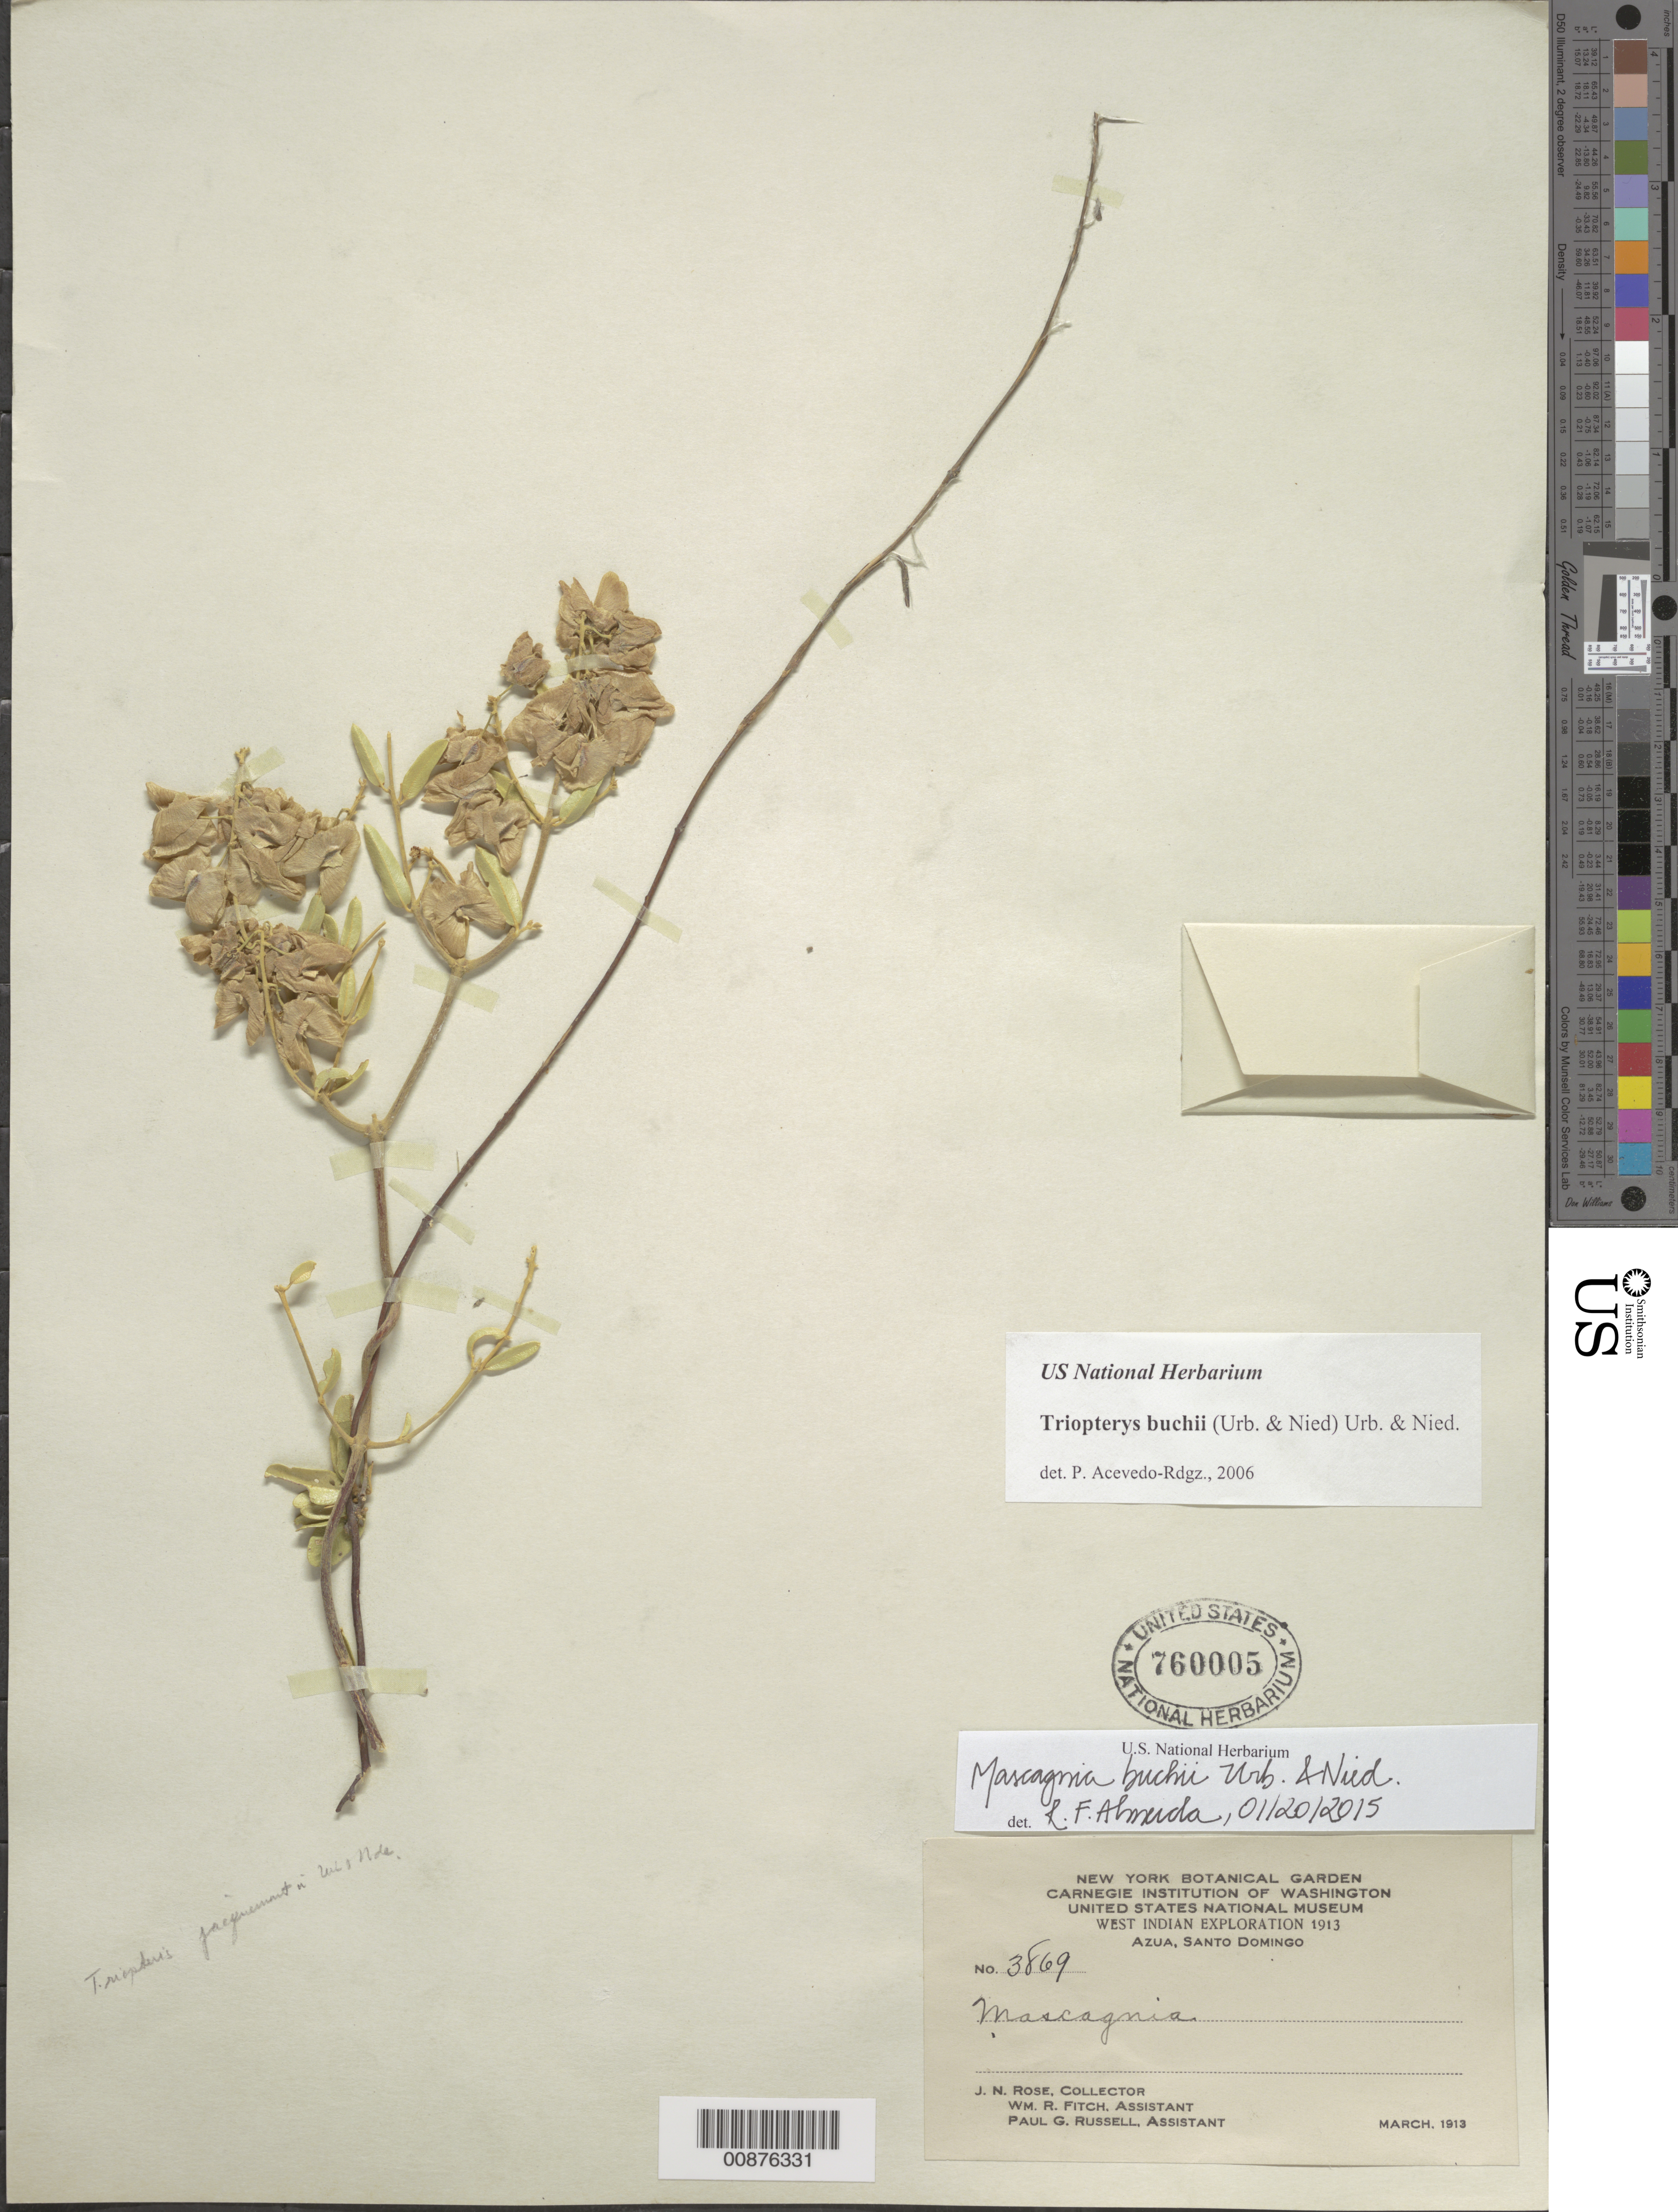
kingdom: Plantae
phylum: Tracheophyta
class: Magnoliopsida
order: Malpighiales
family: Malpighiaceae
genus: Mascagnia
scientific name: Mascagnia buchii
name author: Urb. & Nied.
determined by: De Almeida, R. F., (HUEFS), Universidade Estadual de Feira de Santana (BRAZIL)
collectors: J. N. Rose, W. R. Fitch & P. G. Russell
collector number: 3869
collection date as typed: Mar 1913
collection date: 1913-03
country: Dominican Republic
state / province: Azua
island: Hispaniola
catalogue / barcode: US 760005